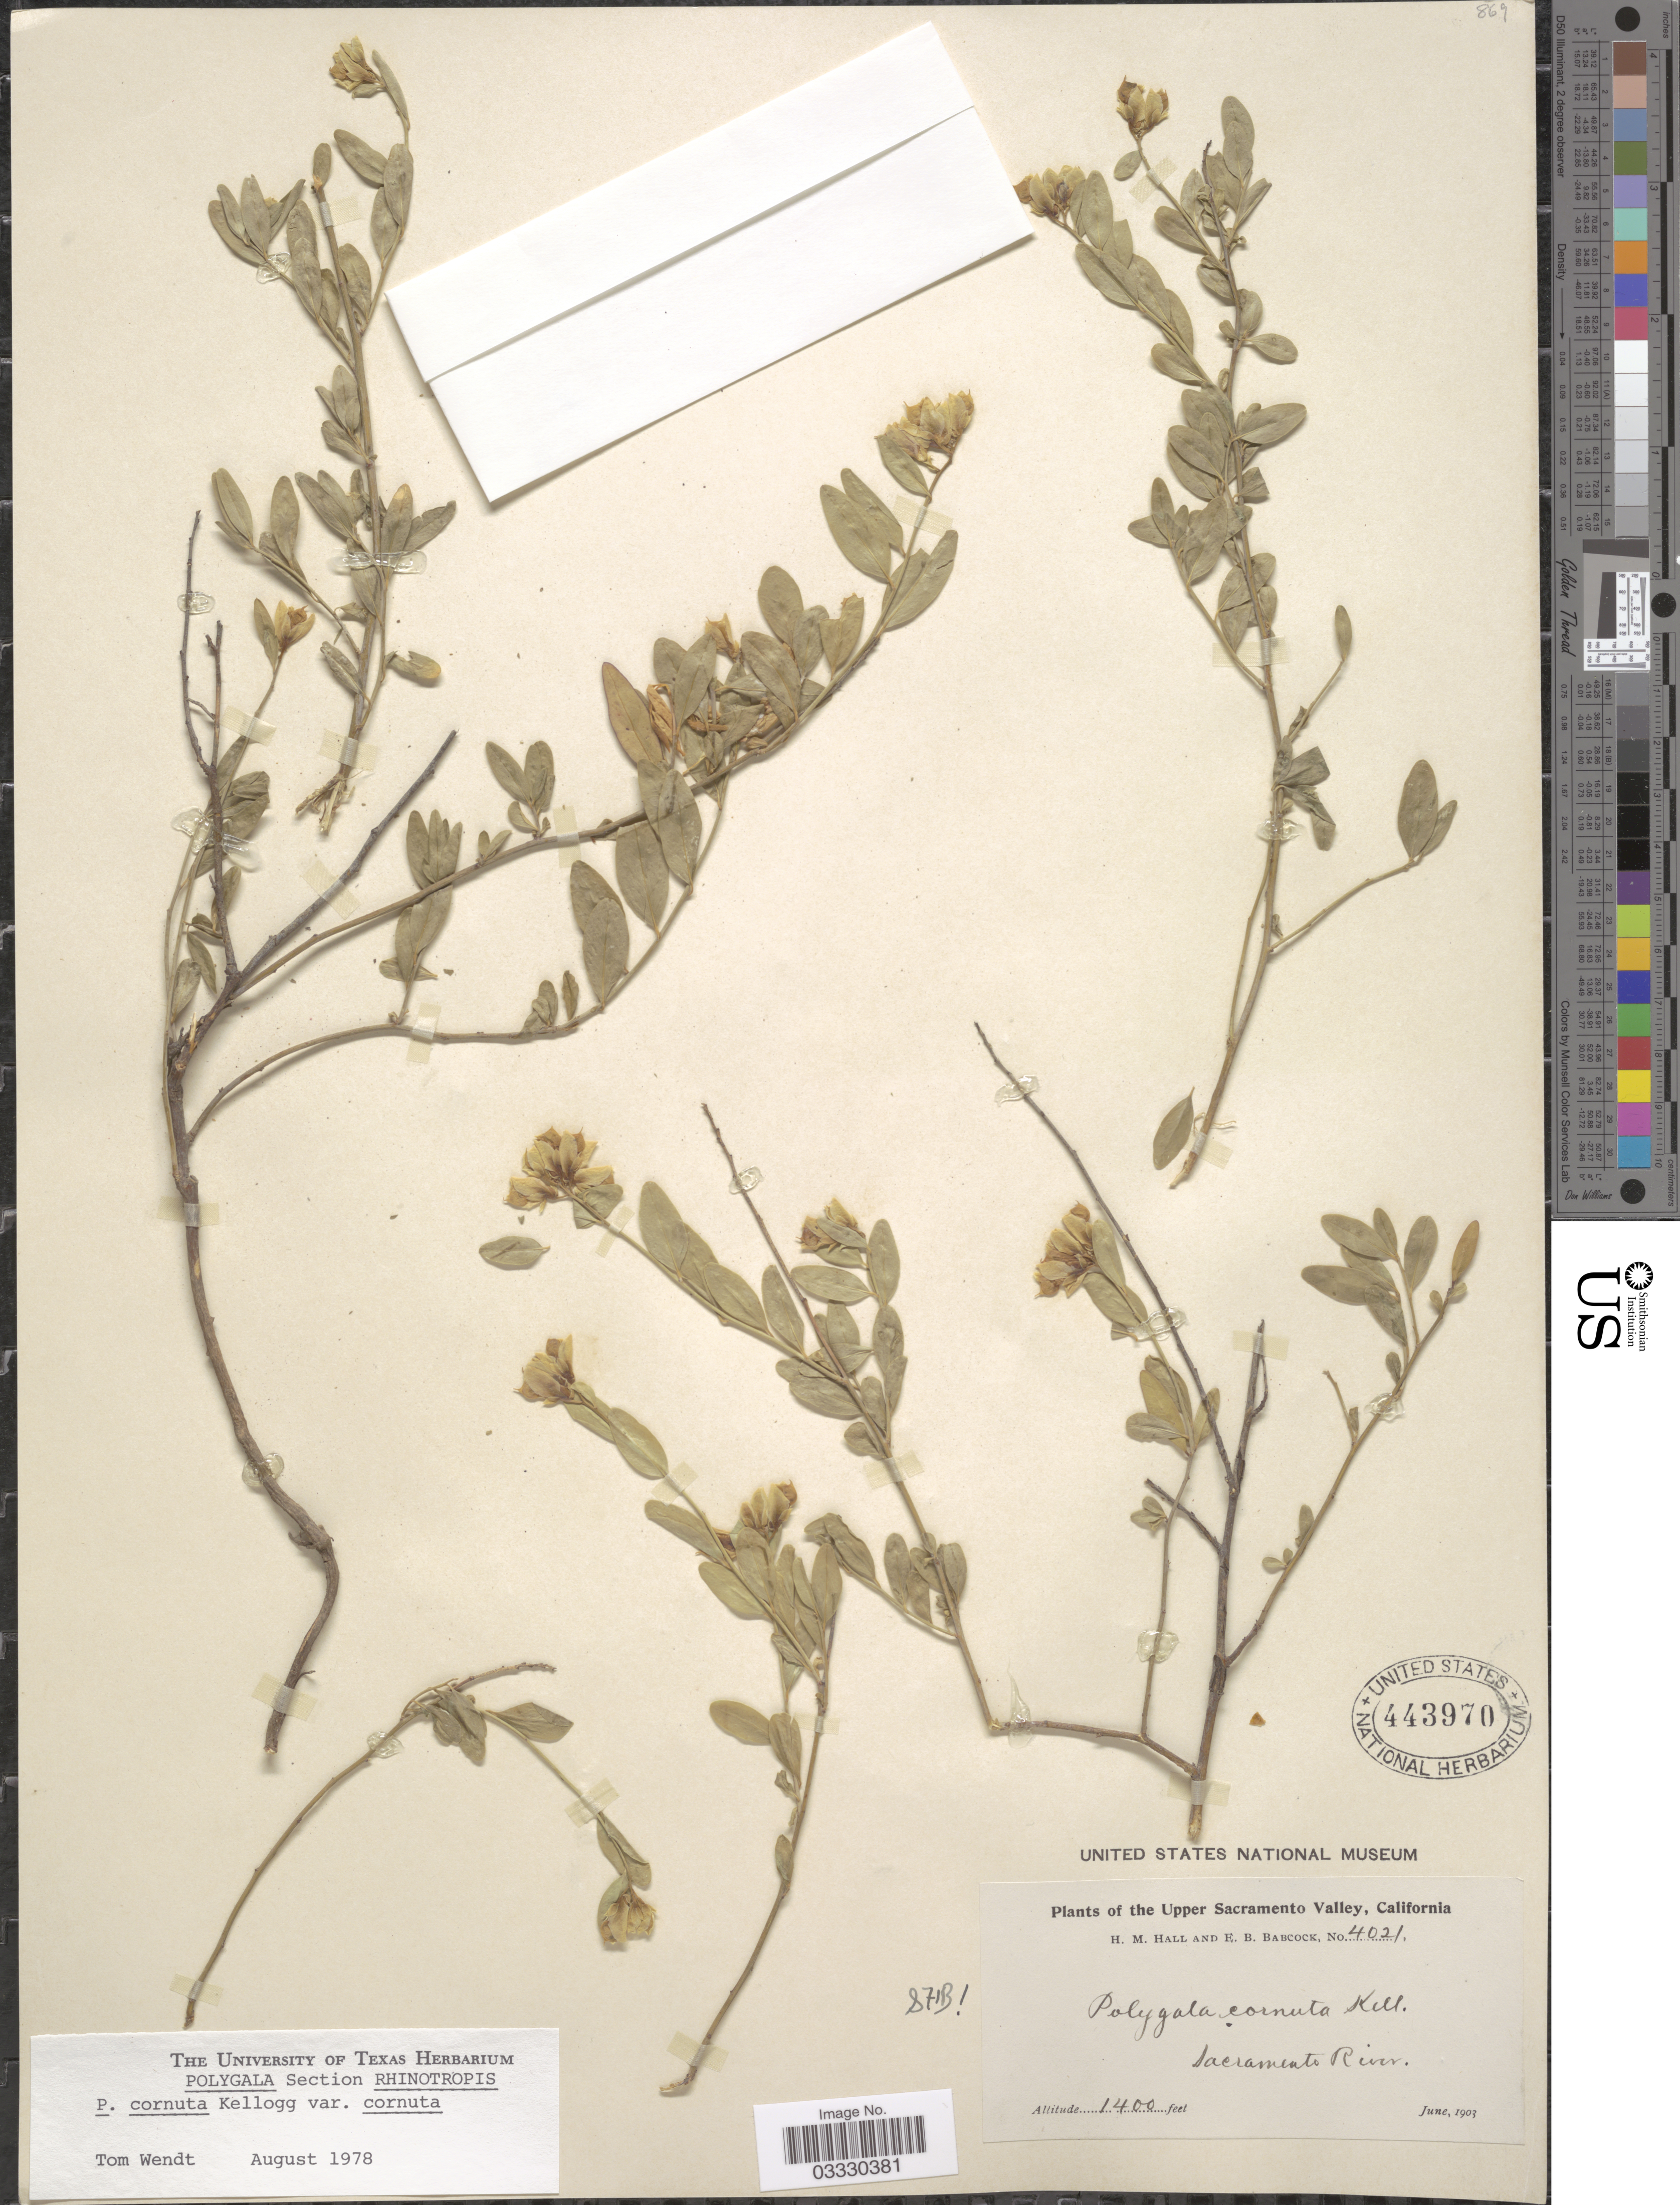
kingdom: Plantae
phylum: Tracheophyta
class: Magnoliopsida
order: Fabales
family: Polygalaceae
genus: Rhinotropis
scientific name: Rhinotropis cornuta var. cornuta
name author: (Kellogg) J.R. Abbott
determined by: Strong, Mark T., (BOT), Smithsonian Institution - National Museum of Natural History (UNITED STATES)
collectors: H. M. Hall & E. B. Babcock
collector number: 4021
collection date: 1903-06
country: United States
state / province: California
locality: The Upper Sacramento Valley. Sacramento River.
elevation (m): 427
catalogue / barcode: US 443970